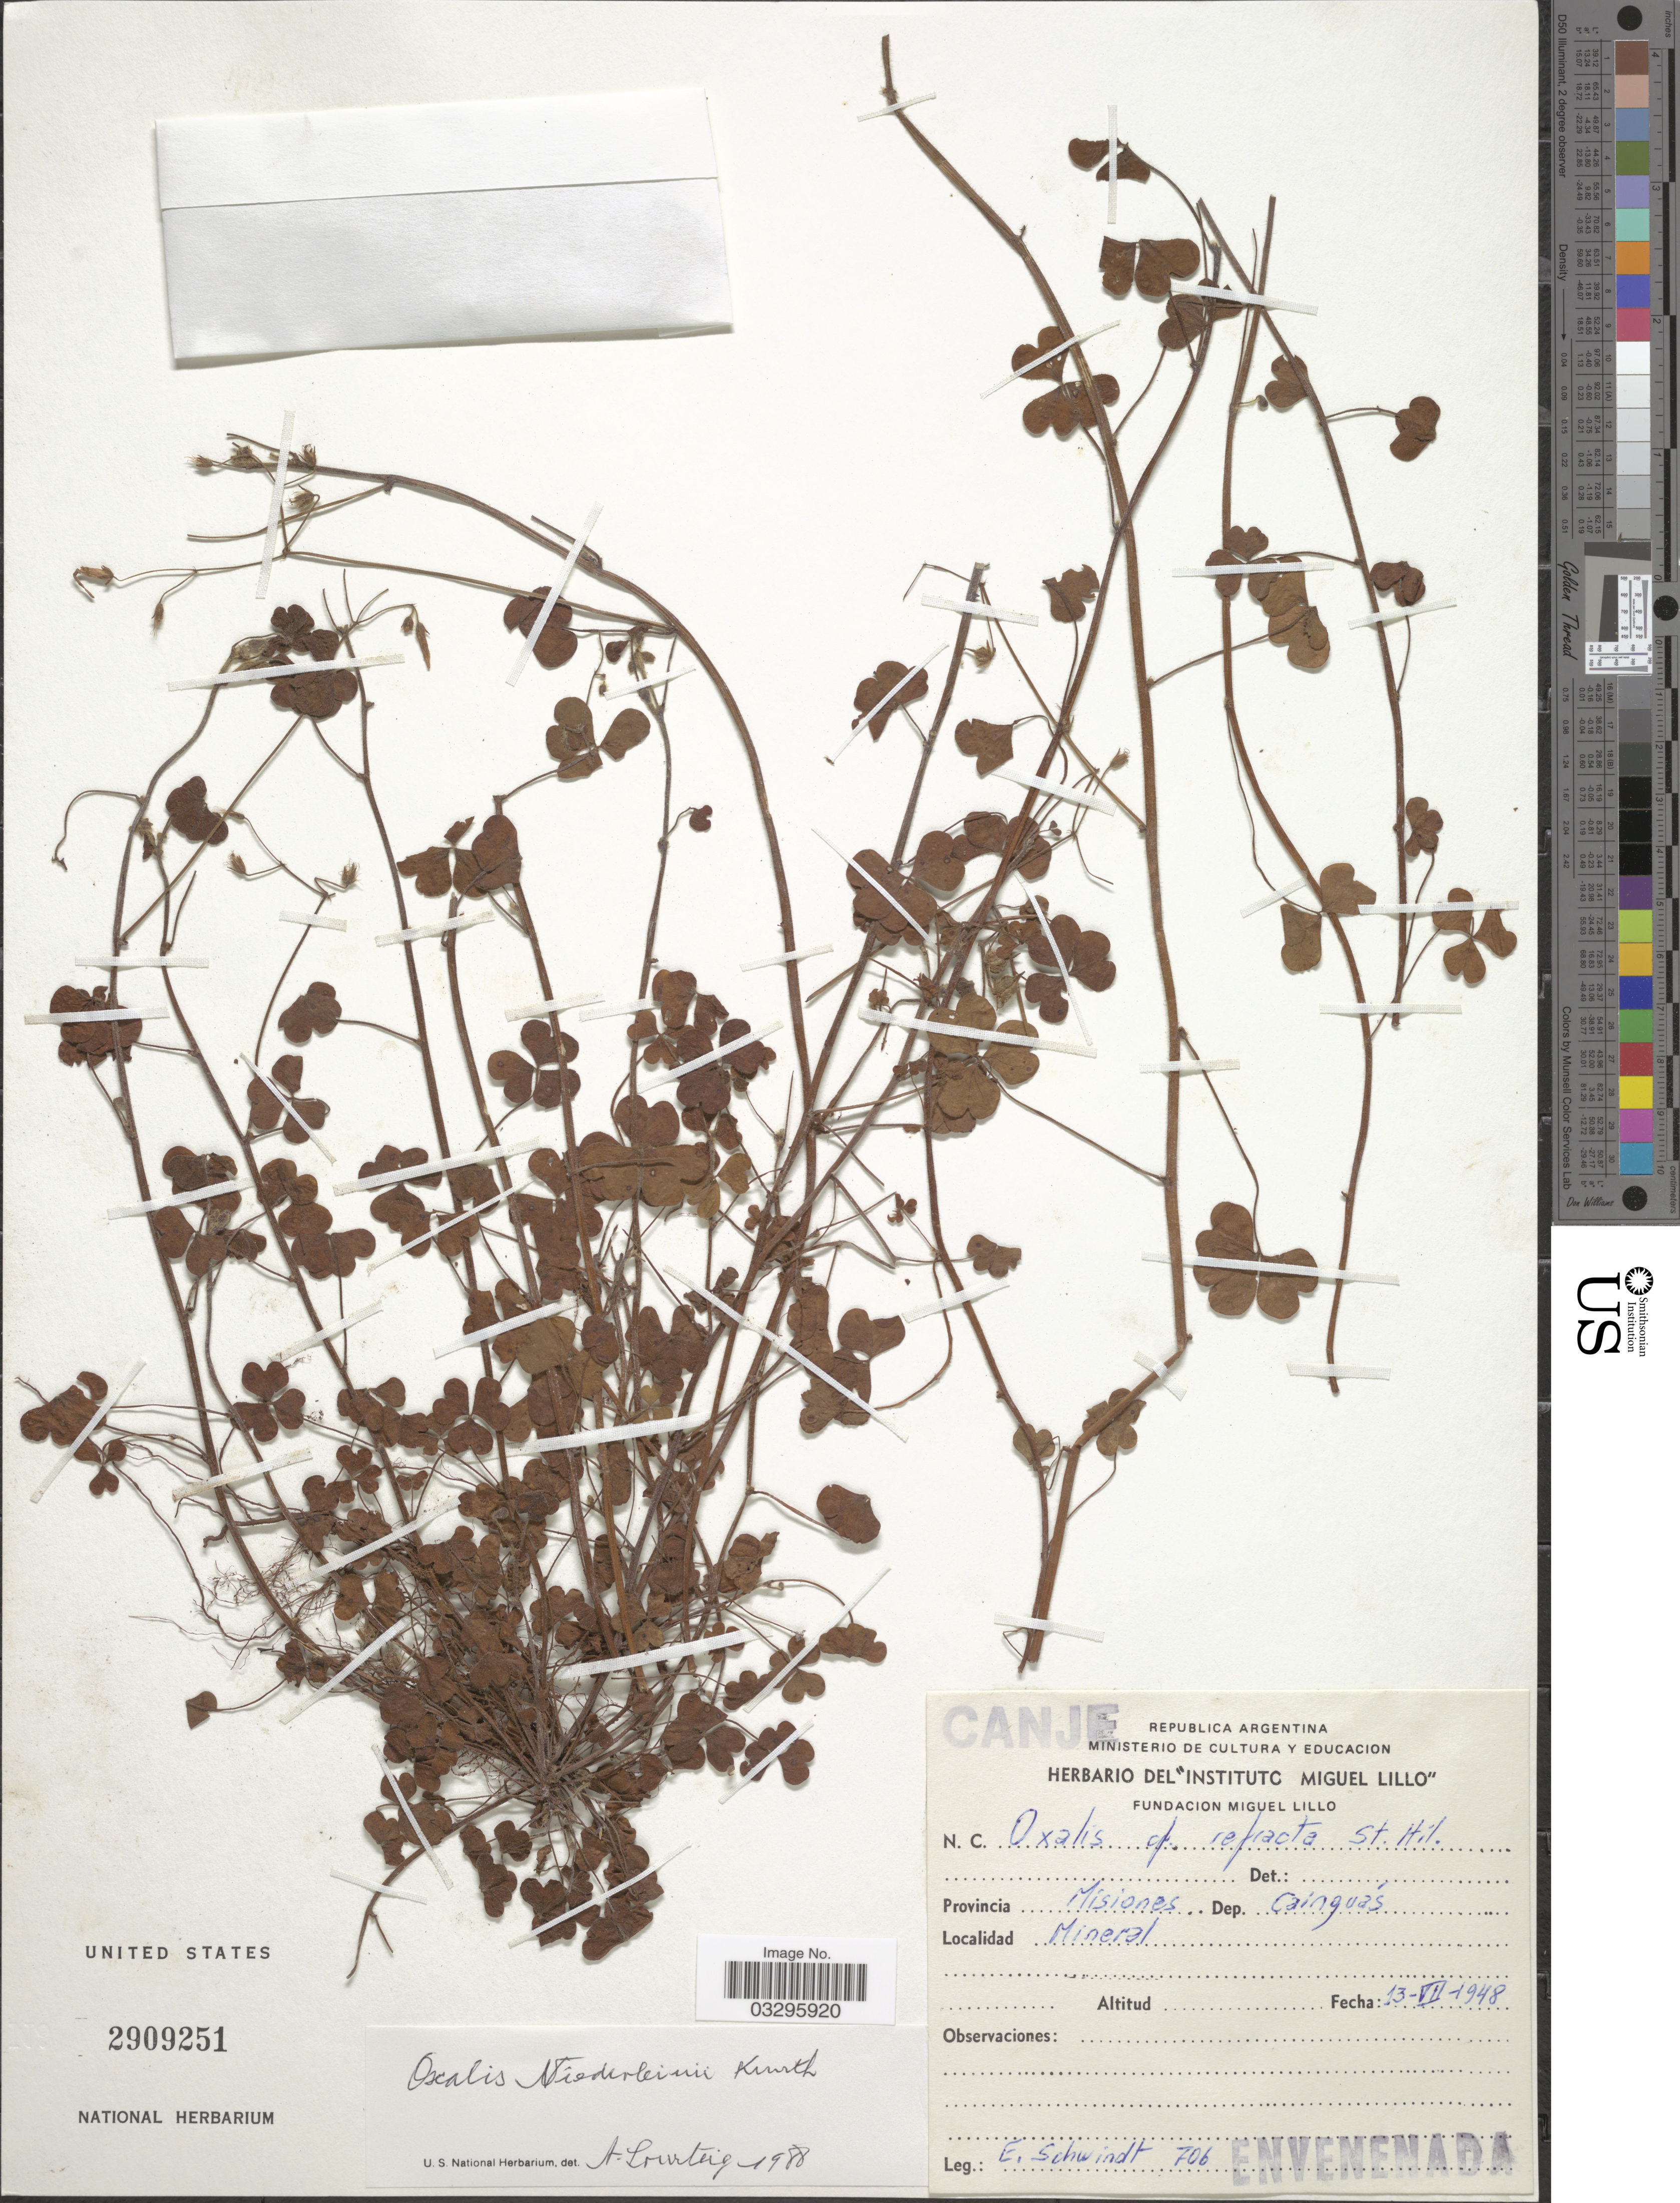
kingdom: Plantae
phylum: Tracheophyta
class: Magnoliopsida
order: Oxalidales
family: Oxalidaceae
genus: Oxalis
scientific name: Oxalis niederleinii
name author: R. Knuth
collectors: E. Schwindt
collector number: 706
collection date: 1948-07-13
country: Argentina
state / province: Misiones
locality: Dep. Cainguás. Mineral.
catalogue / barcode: US 2909251